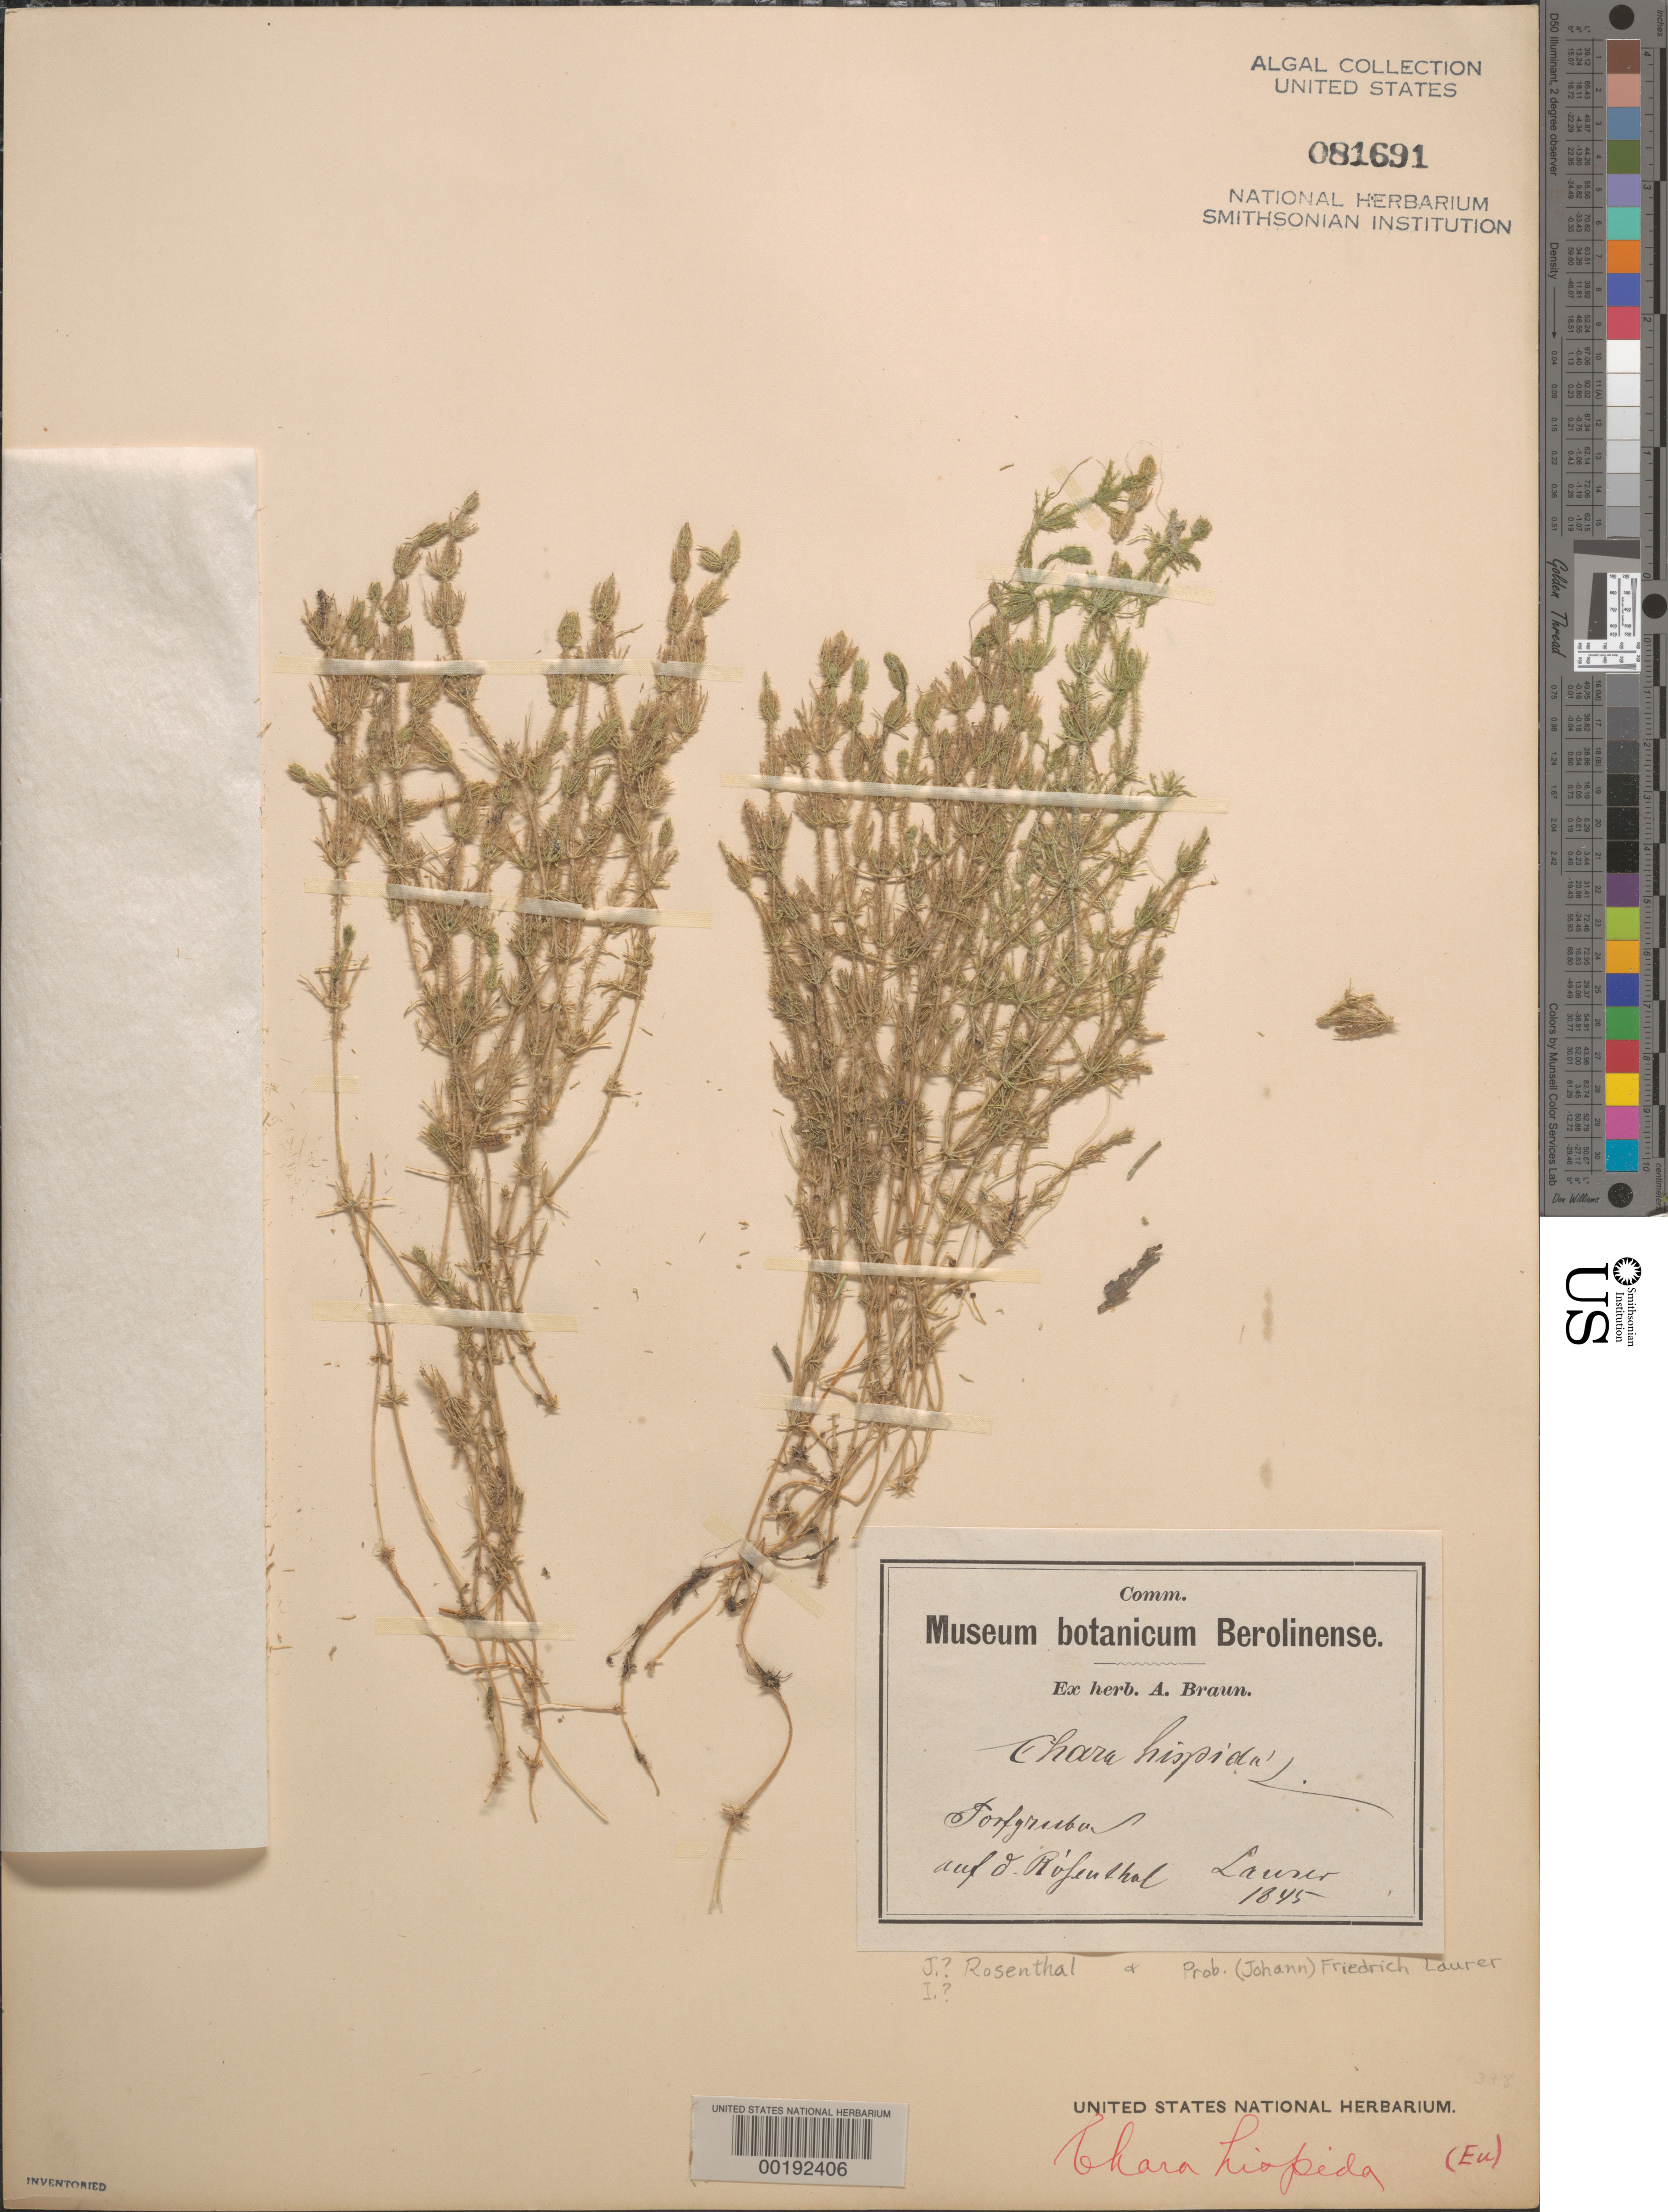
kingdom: Plantae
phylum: Charophyta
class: Charophyceae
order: Charales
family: Characeae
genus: Chara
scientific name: Chara hispida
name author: L.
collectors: J. Rosenthal & E. Laurer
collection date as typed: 1845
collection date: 1845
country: Germany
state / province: Brandenburg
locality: Torfgraben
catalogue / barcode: US 81691